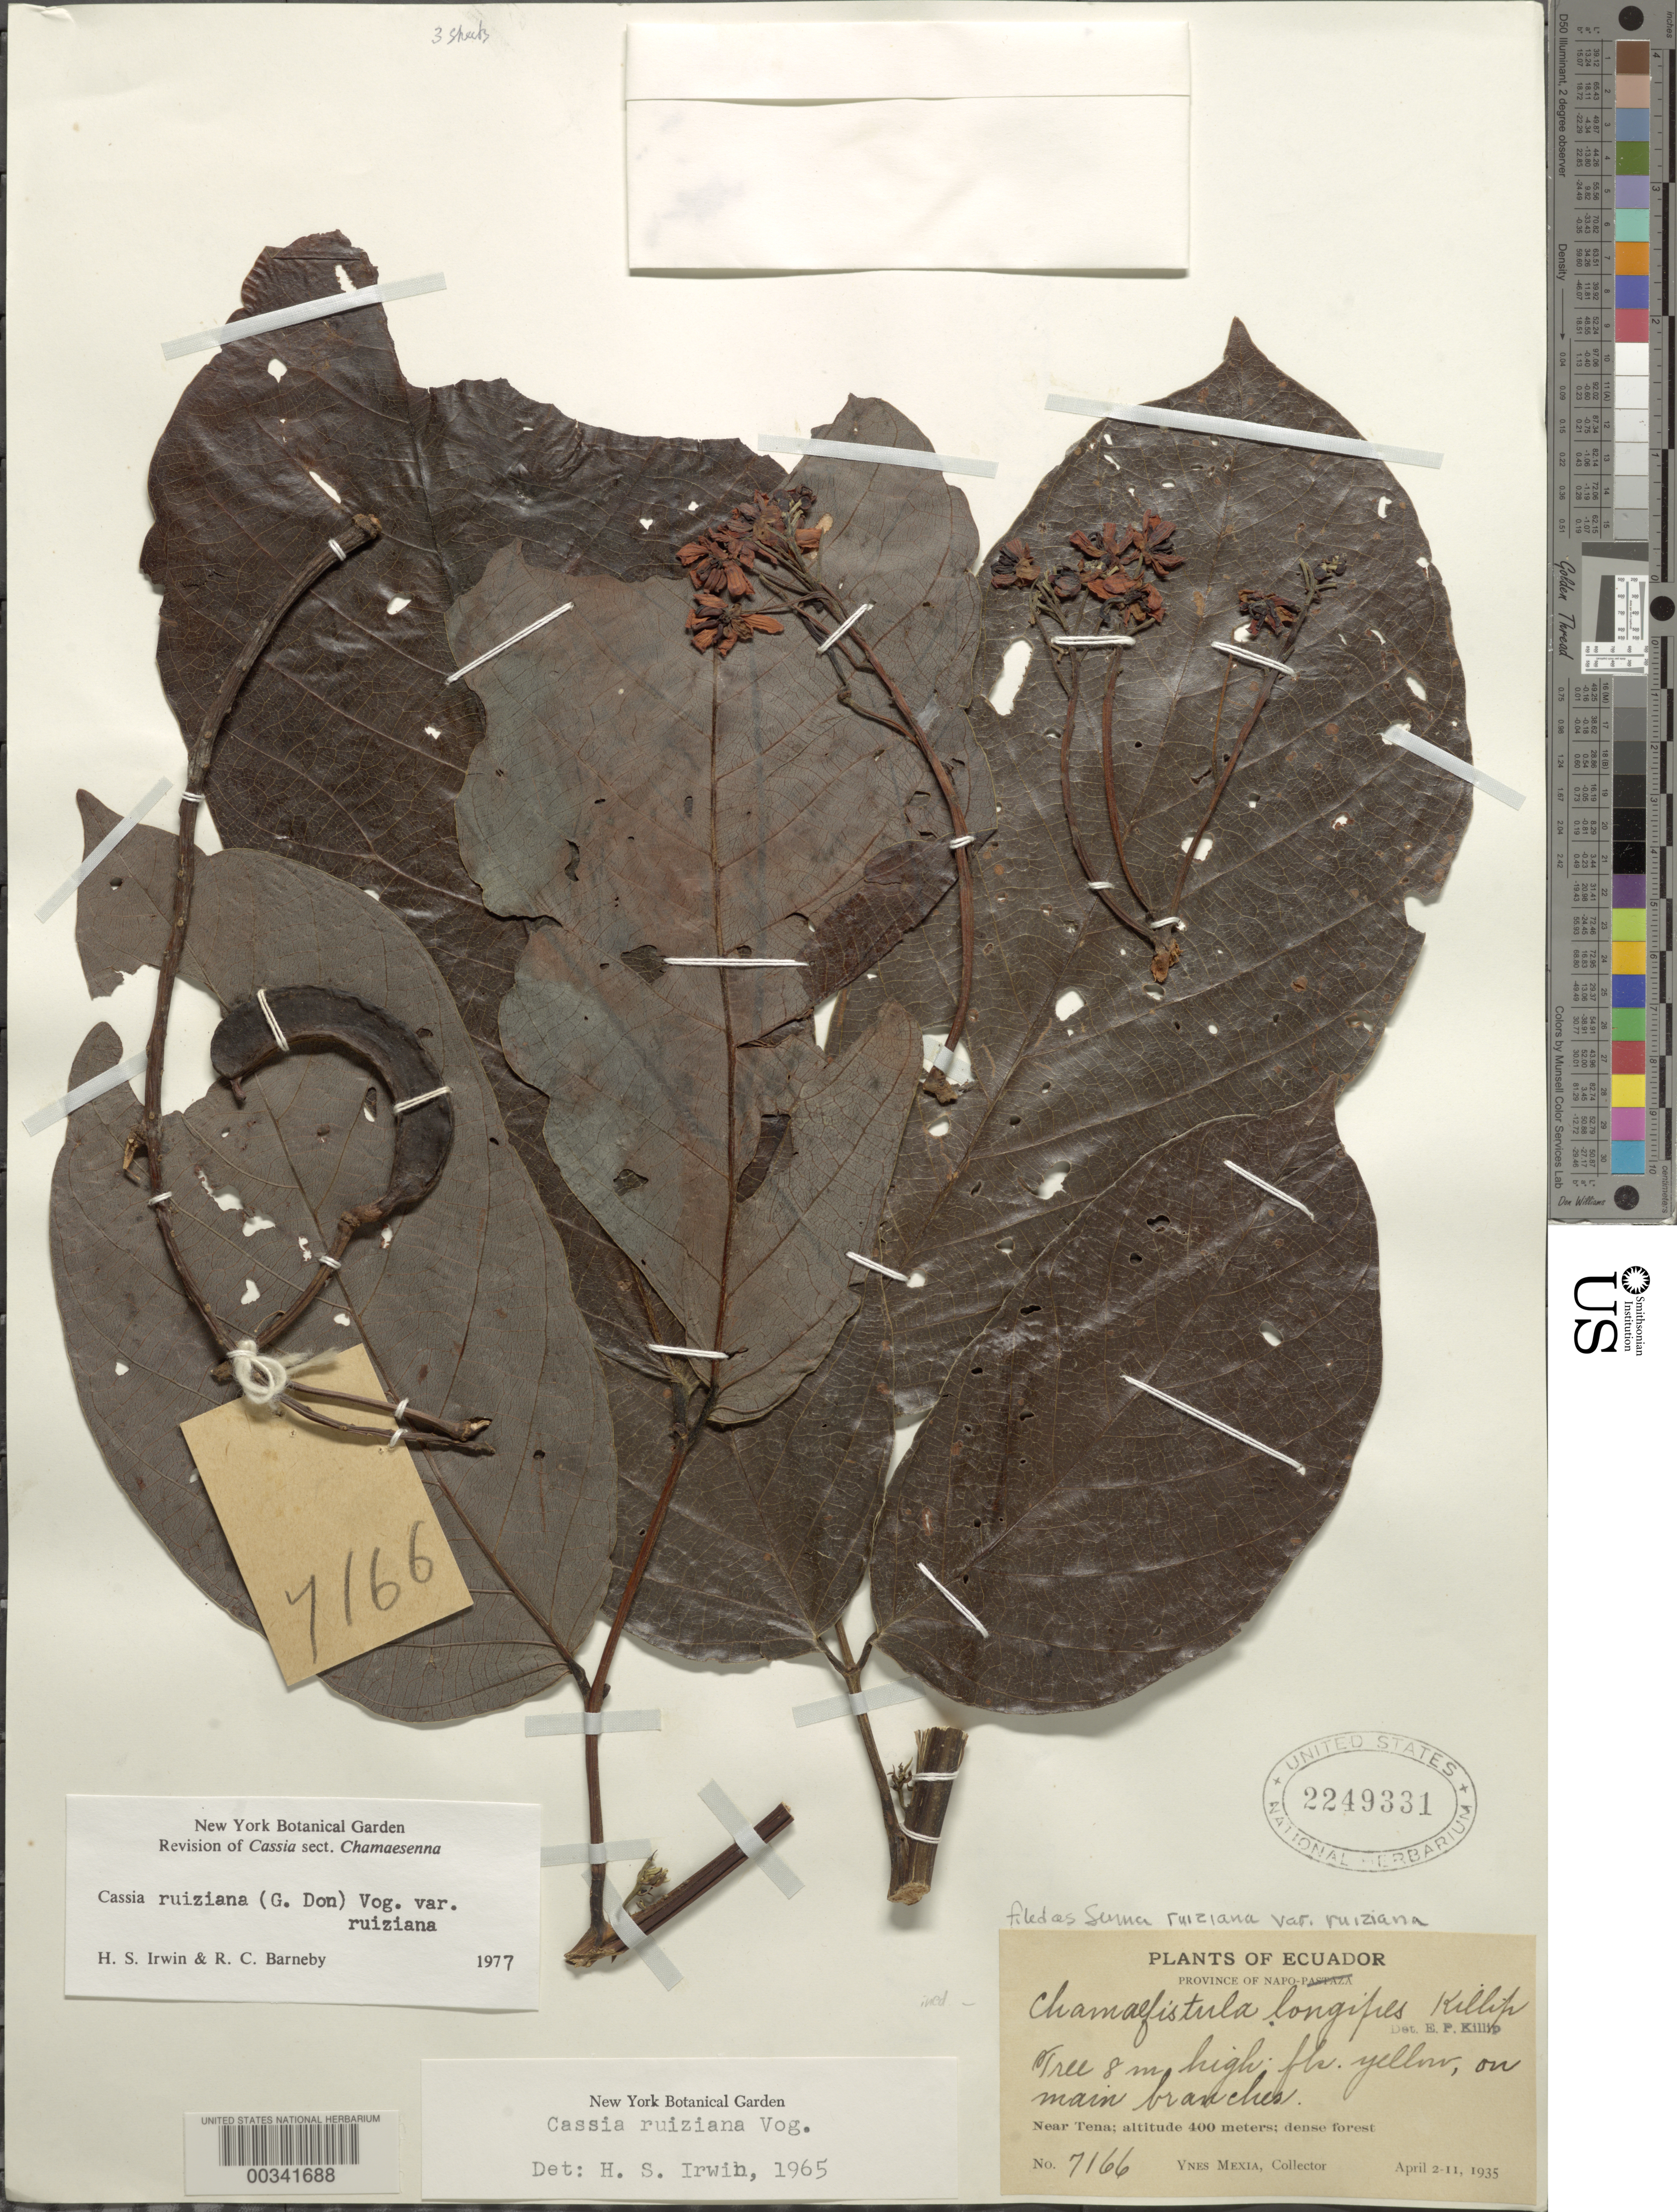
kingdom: Plantae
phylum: Tracheophyta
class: Magnoliopsida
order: Fabales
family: Fabaceae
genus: Senna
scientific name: Senna ruiziana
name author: (G. Don) H.S. Irwin & Barneby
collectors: Y. Mexia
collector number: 7166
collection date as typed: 02 Apr 1935 to 11 Apr 1935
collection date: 1935-04-02/1935-04-11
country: Ecuador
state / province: Napo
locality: Near Tenargenes del Rio mocoa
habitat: Dense forest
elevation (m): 400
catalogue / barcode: US 2249331